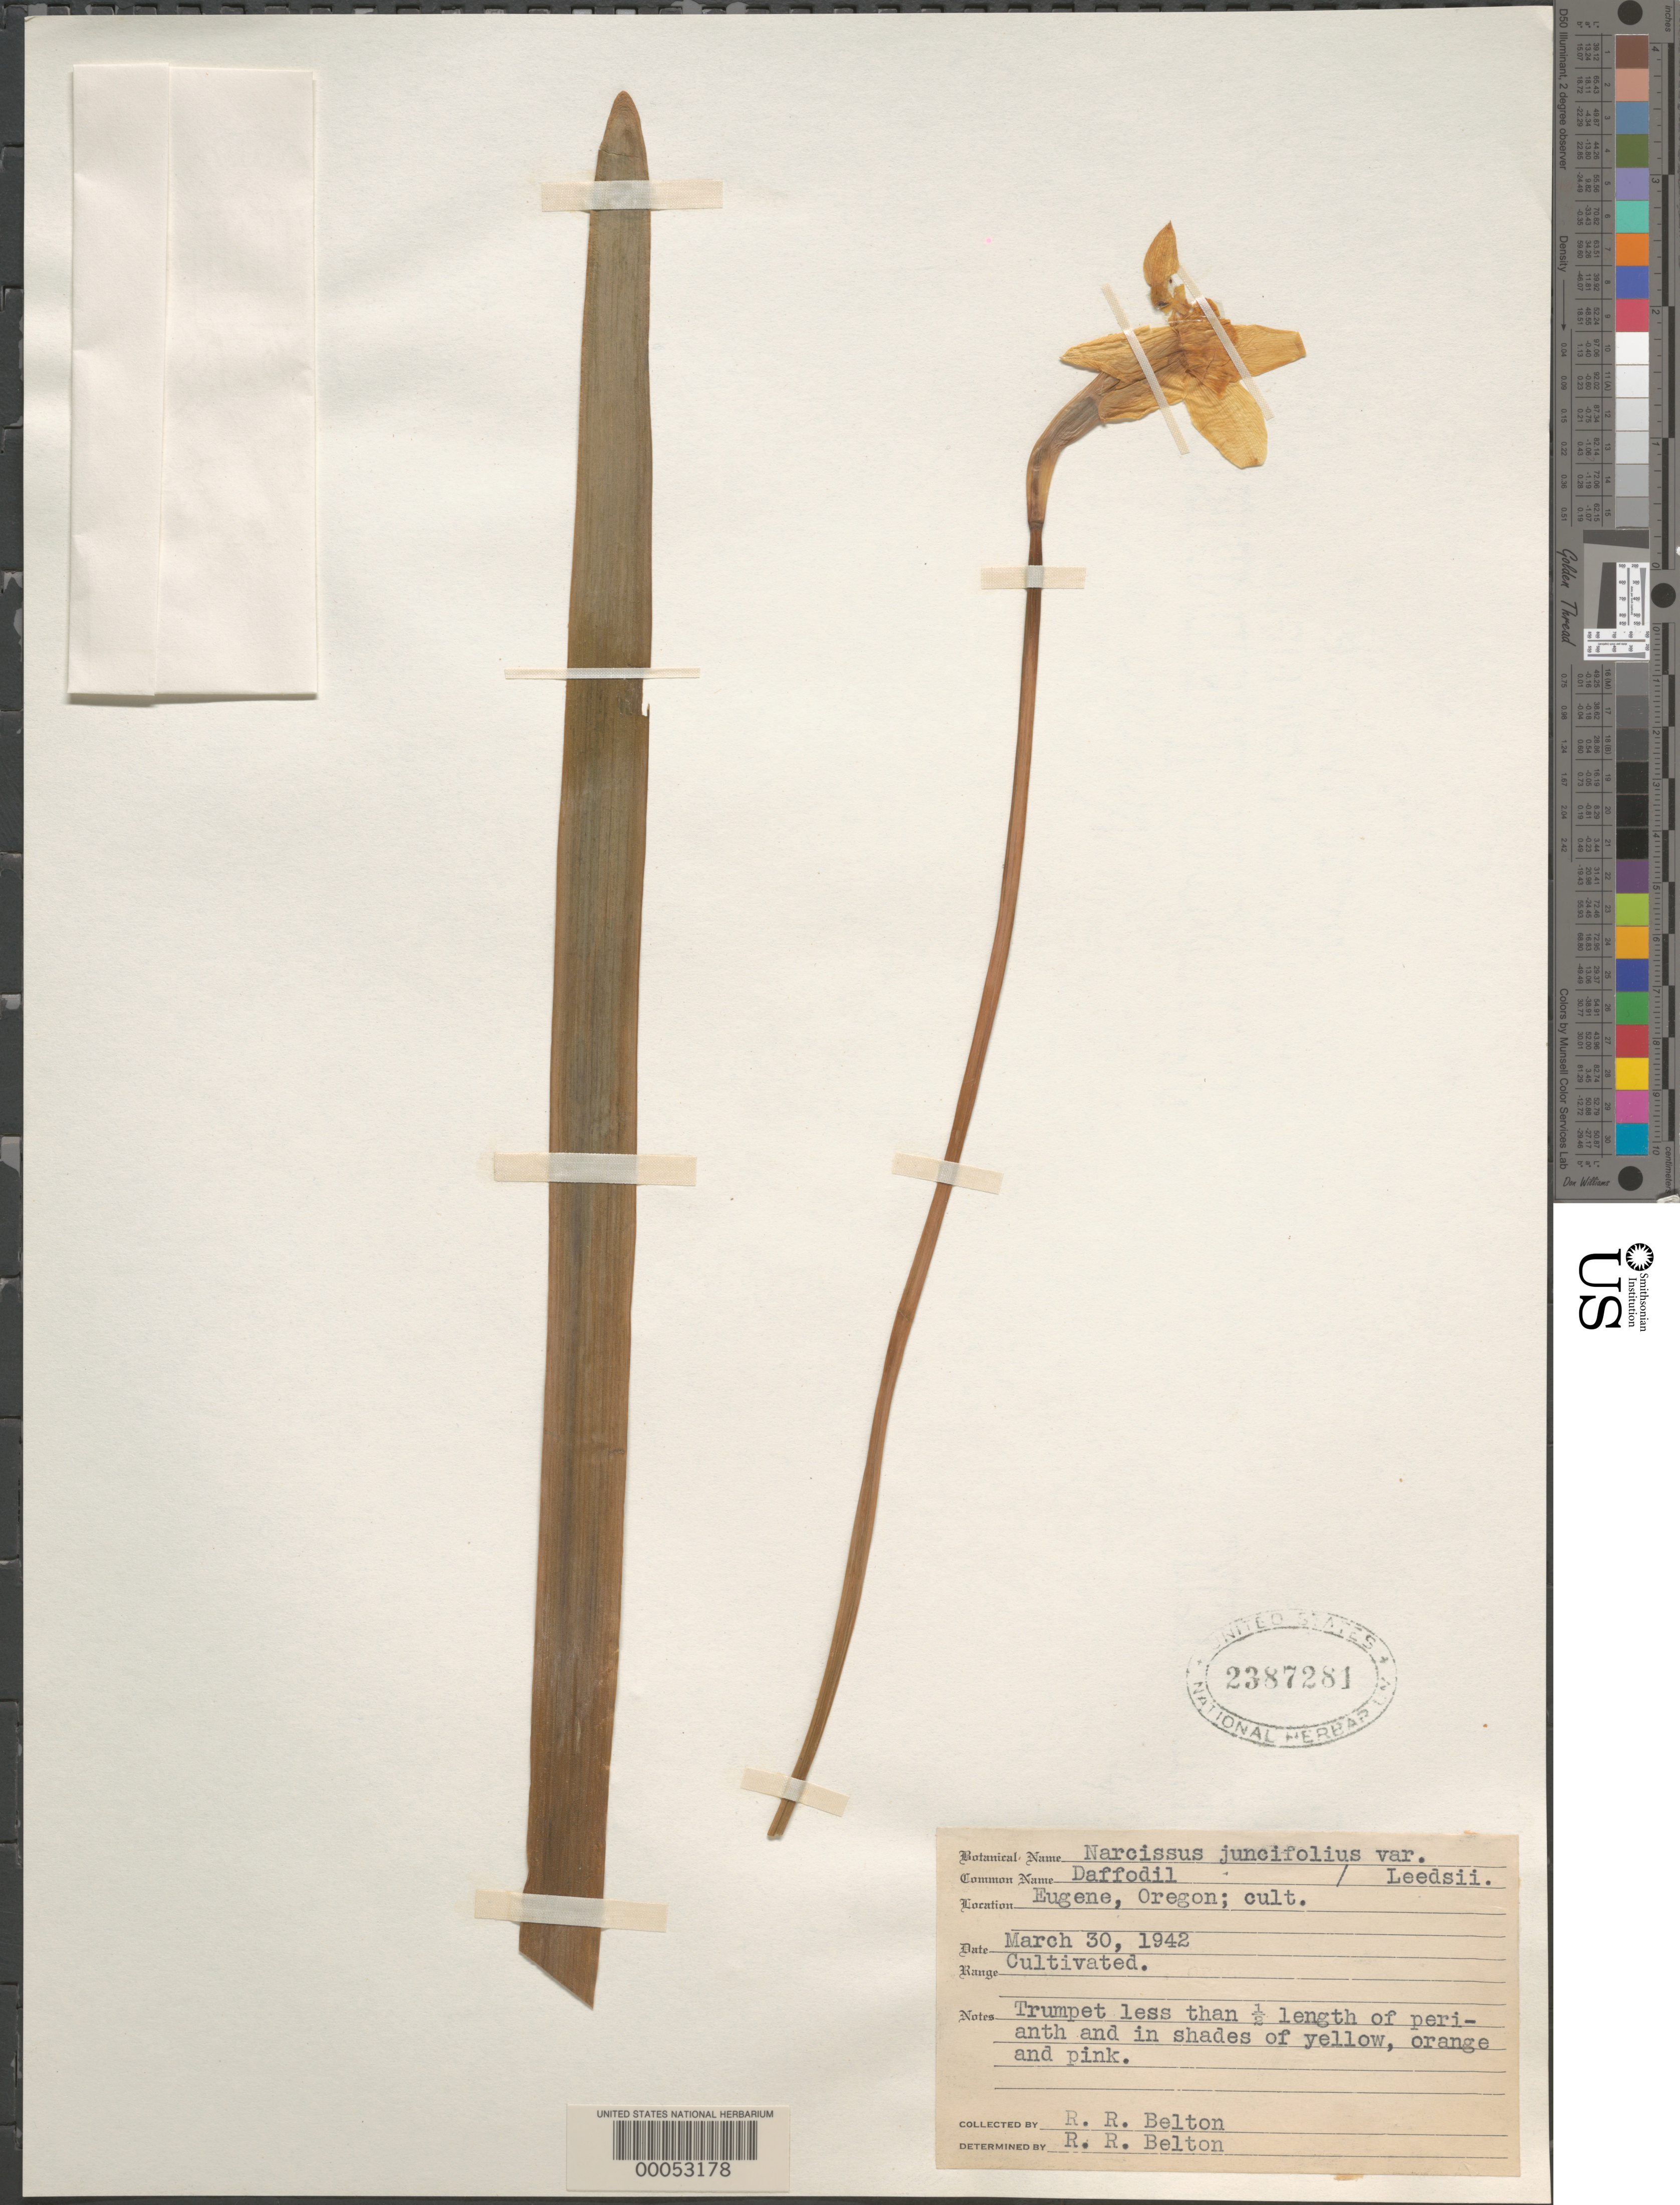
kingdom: Plantae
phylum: Tracheophyta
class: Liliopsida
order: Asparagales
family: Amaryllidaceae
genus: Narcissus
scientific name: Narcissus x leedsii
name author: T. Moore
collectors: R. Belton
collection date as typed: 30 Mar 1942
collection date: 1942-03-30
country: United States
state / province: Oregon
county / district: Lane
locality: Eugene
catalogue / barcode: US 2387281